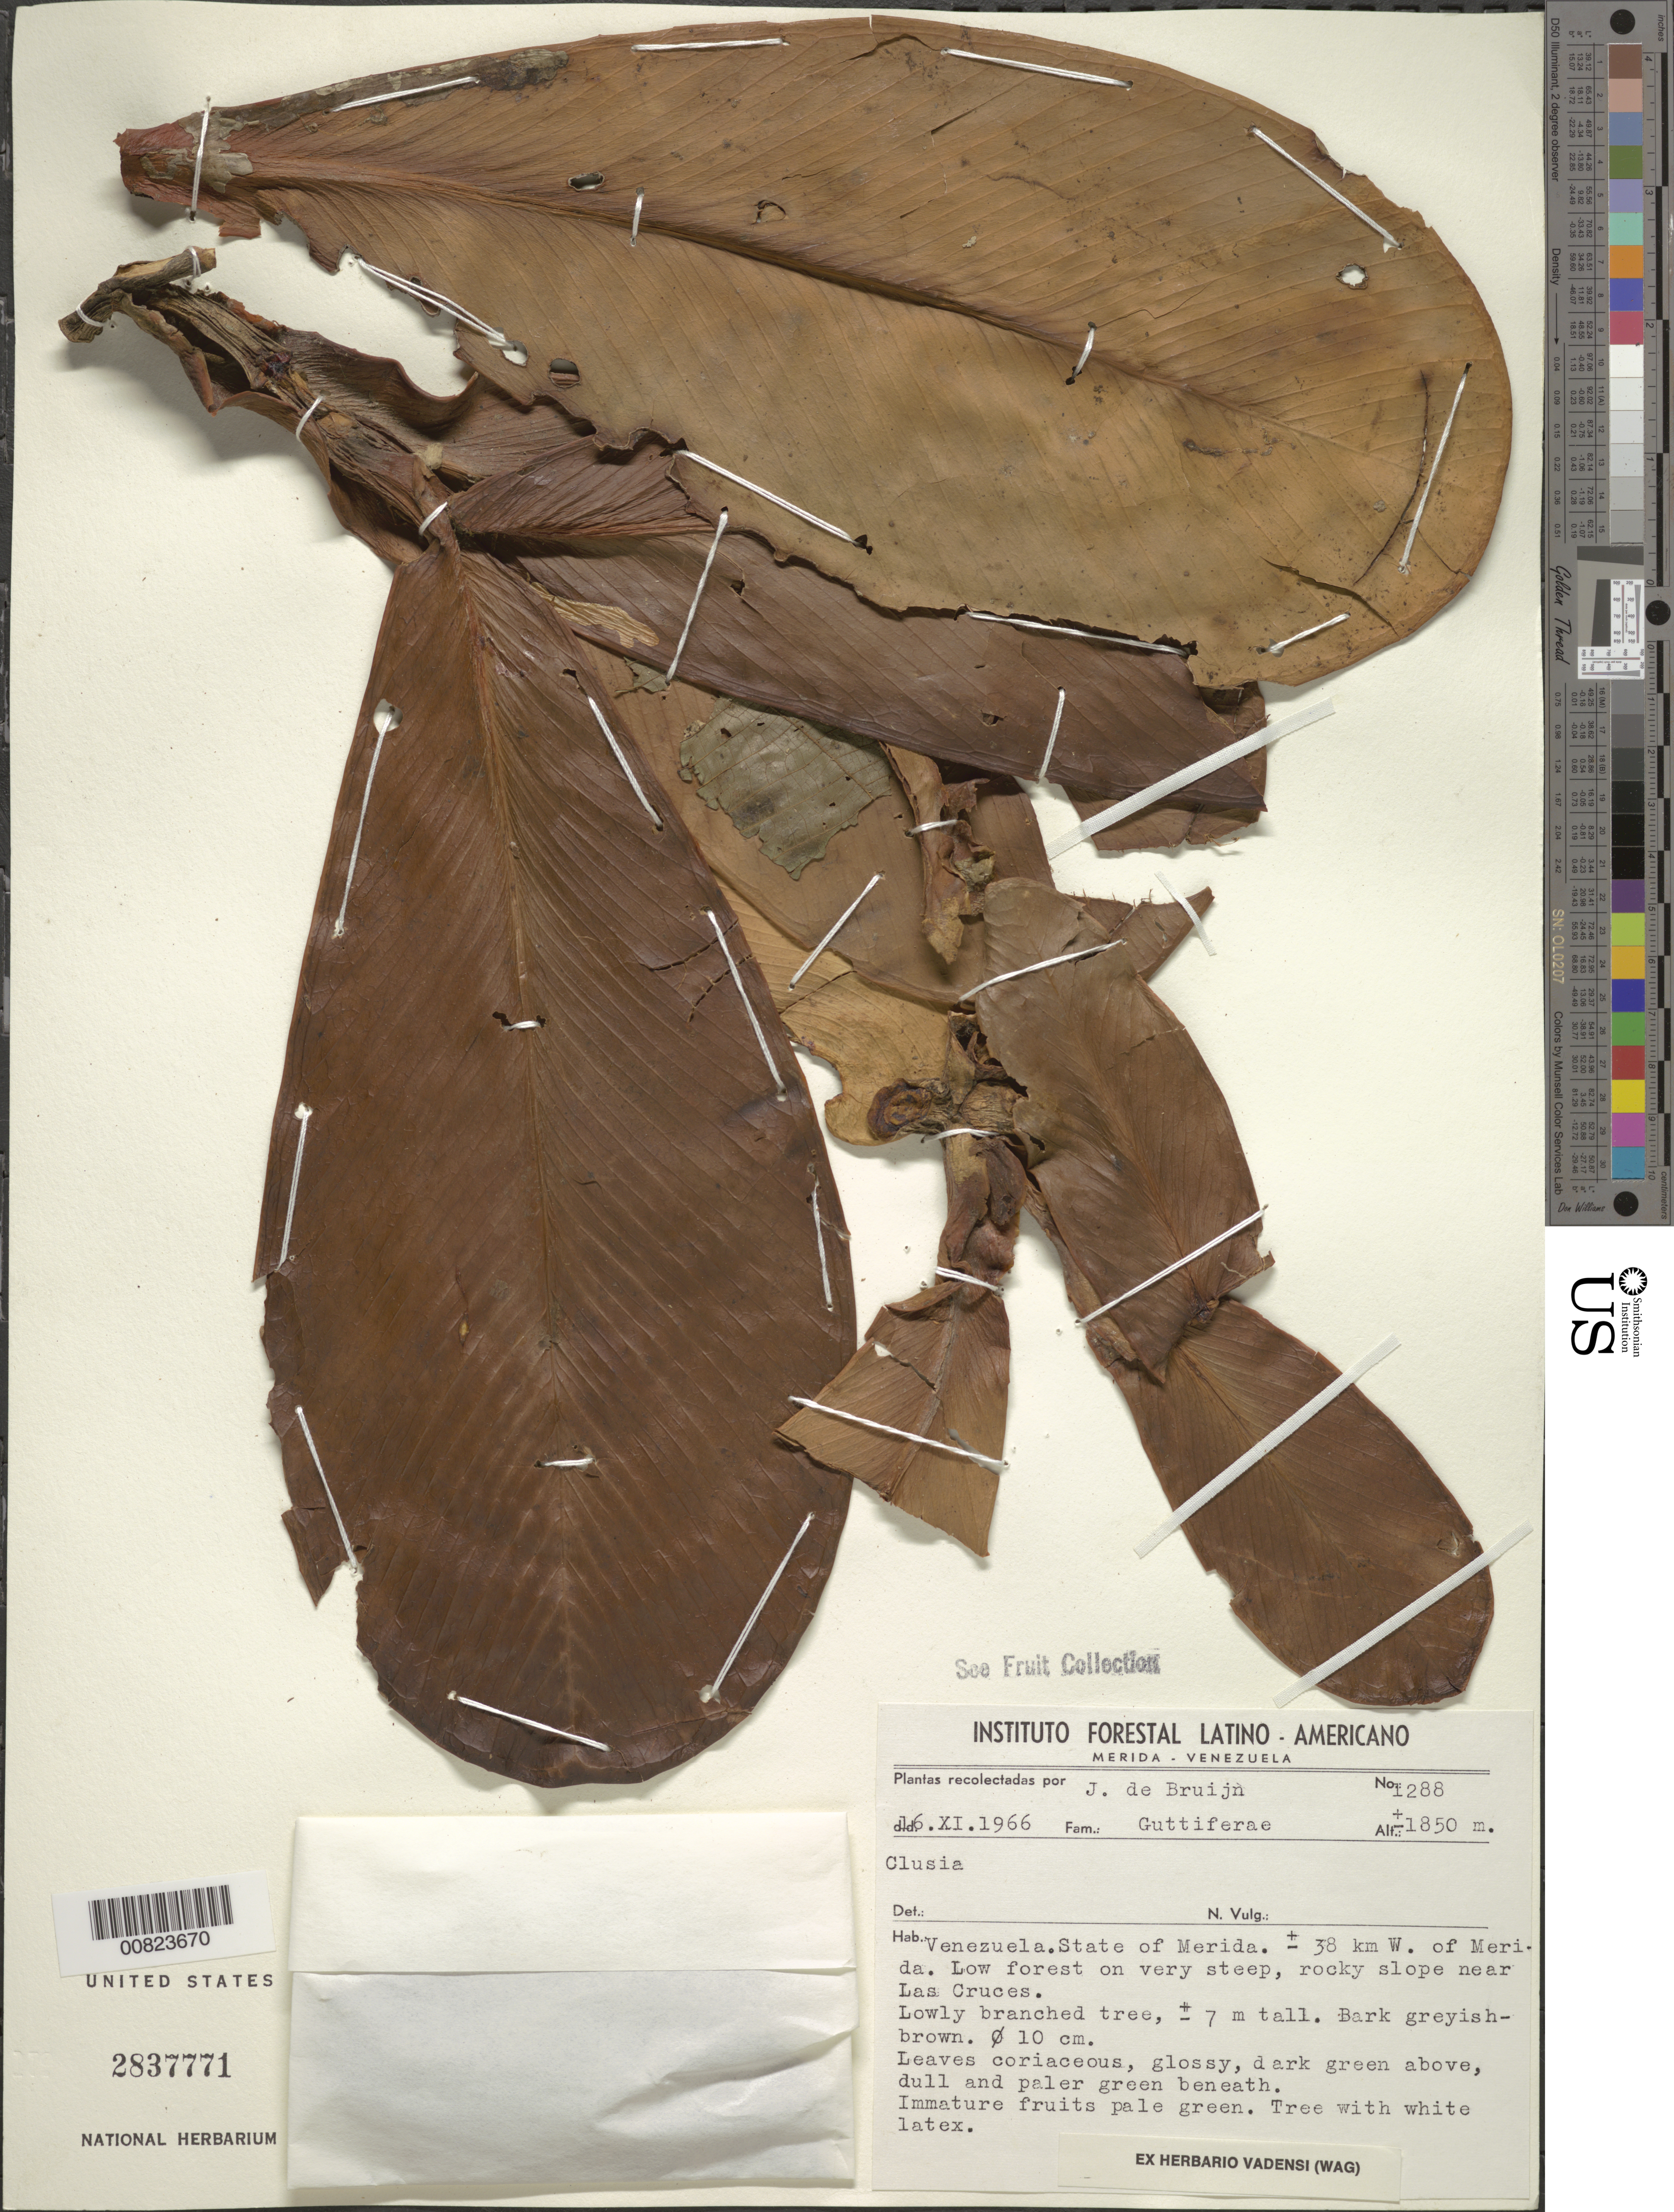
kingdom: Plantae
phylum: Tracheophyta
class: Magnoliopsida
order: Malpighiales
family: Clusiaceae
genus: Clusia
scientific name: Clusia sp.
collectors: J. Bruijn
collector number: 1288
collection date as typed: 16-Nov-66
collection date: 1966-11-16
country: Venezuela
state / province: Mérida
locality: Merida, 38 km W of; Las Cruces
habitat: Low forest on very steep, rocky slope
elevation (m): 1850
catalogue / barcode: US 2837771